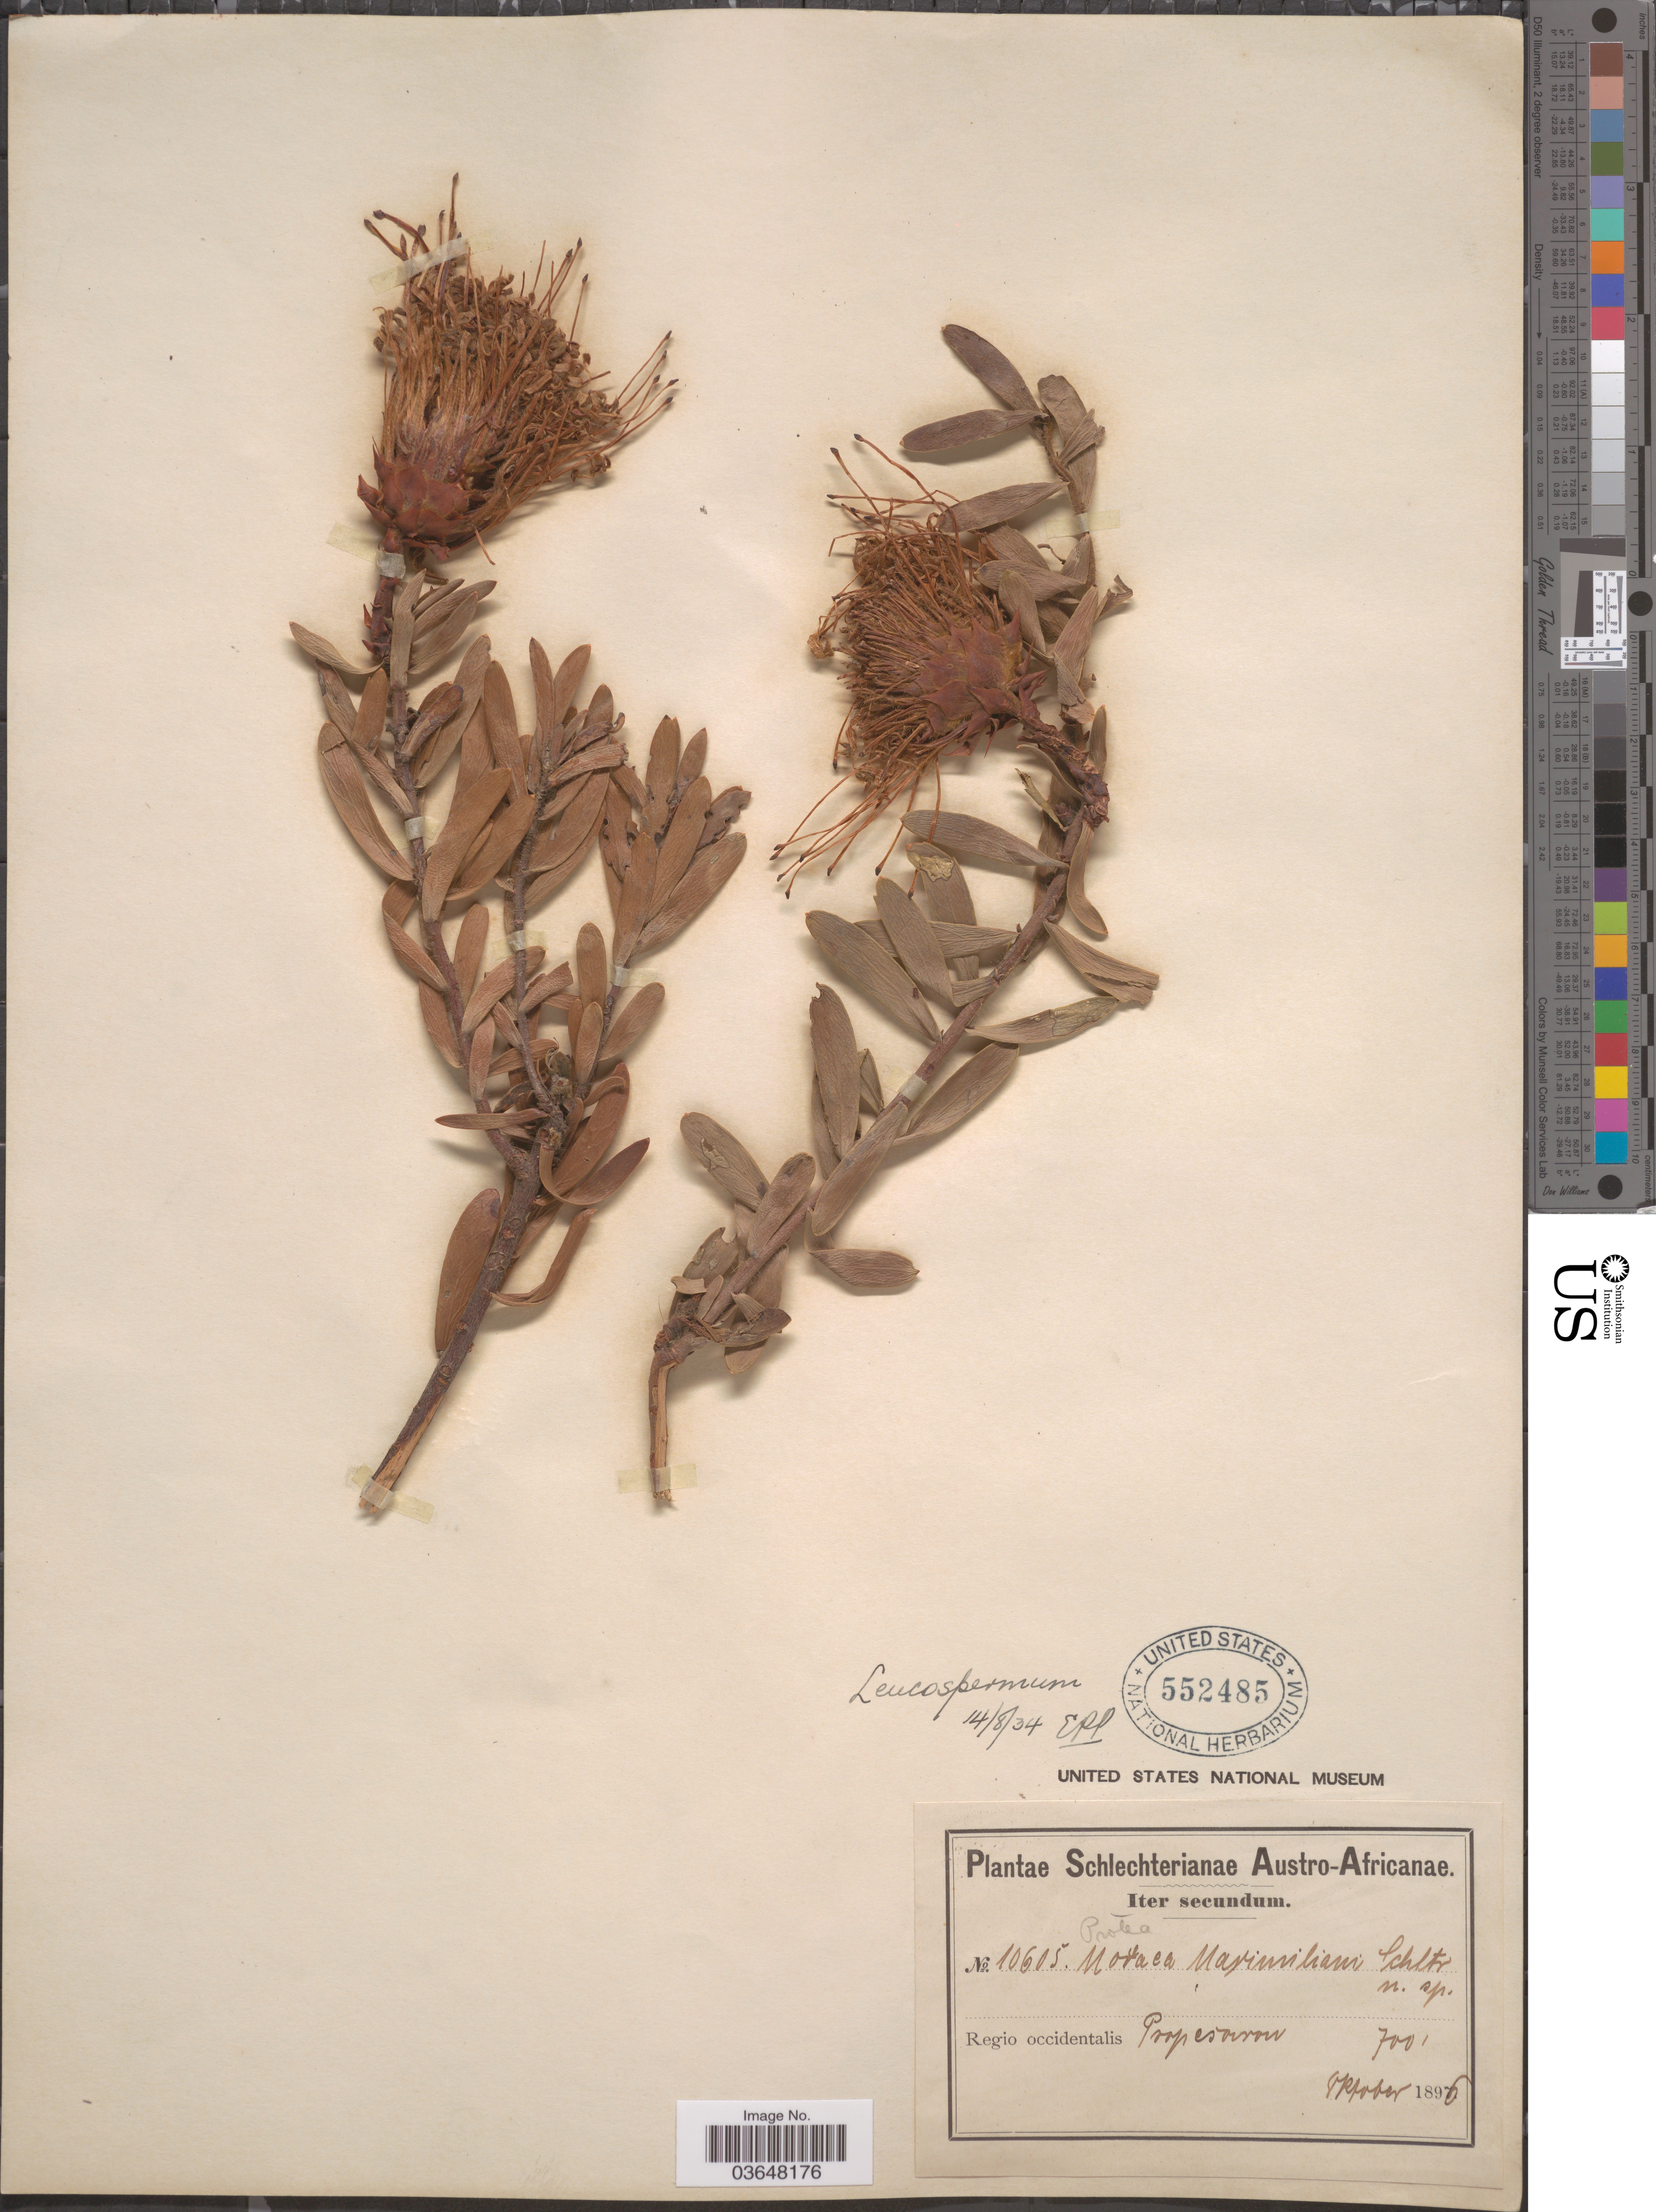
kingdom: Plantae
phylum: Tracheophyta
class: Magnoliopsida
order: Proteales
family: Proteaceae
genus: Leucospermum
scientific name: Leucospermum sp.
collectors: Schlechter, --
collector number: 10605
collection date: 1896-10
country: South Africa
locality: Austro-Africanae. Regio occidentalis Prope Saron.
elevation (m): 213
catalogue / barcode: US 552485